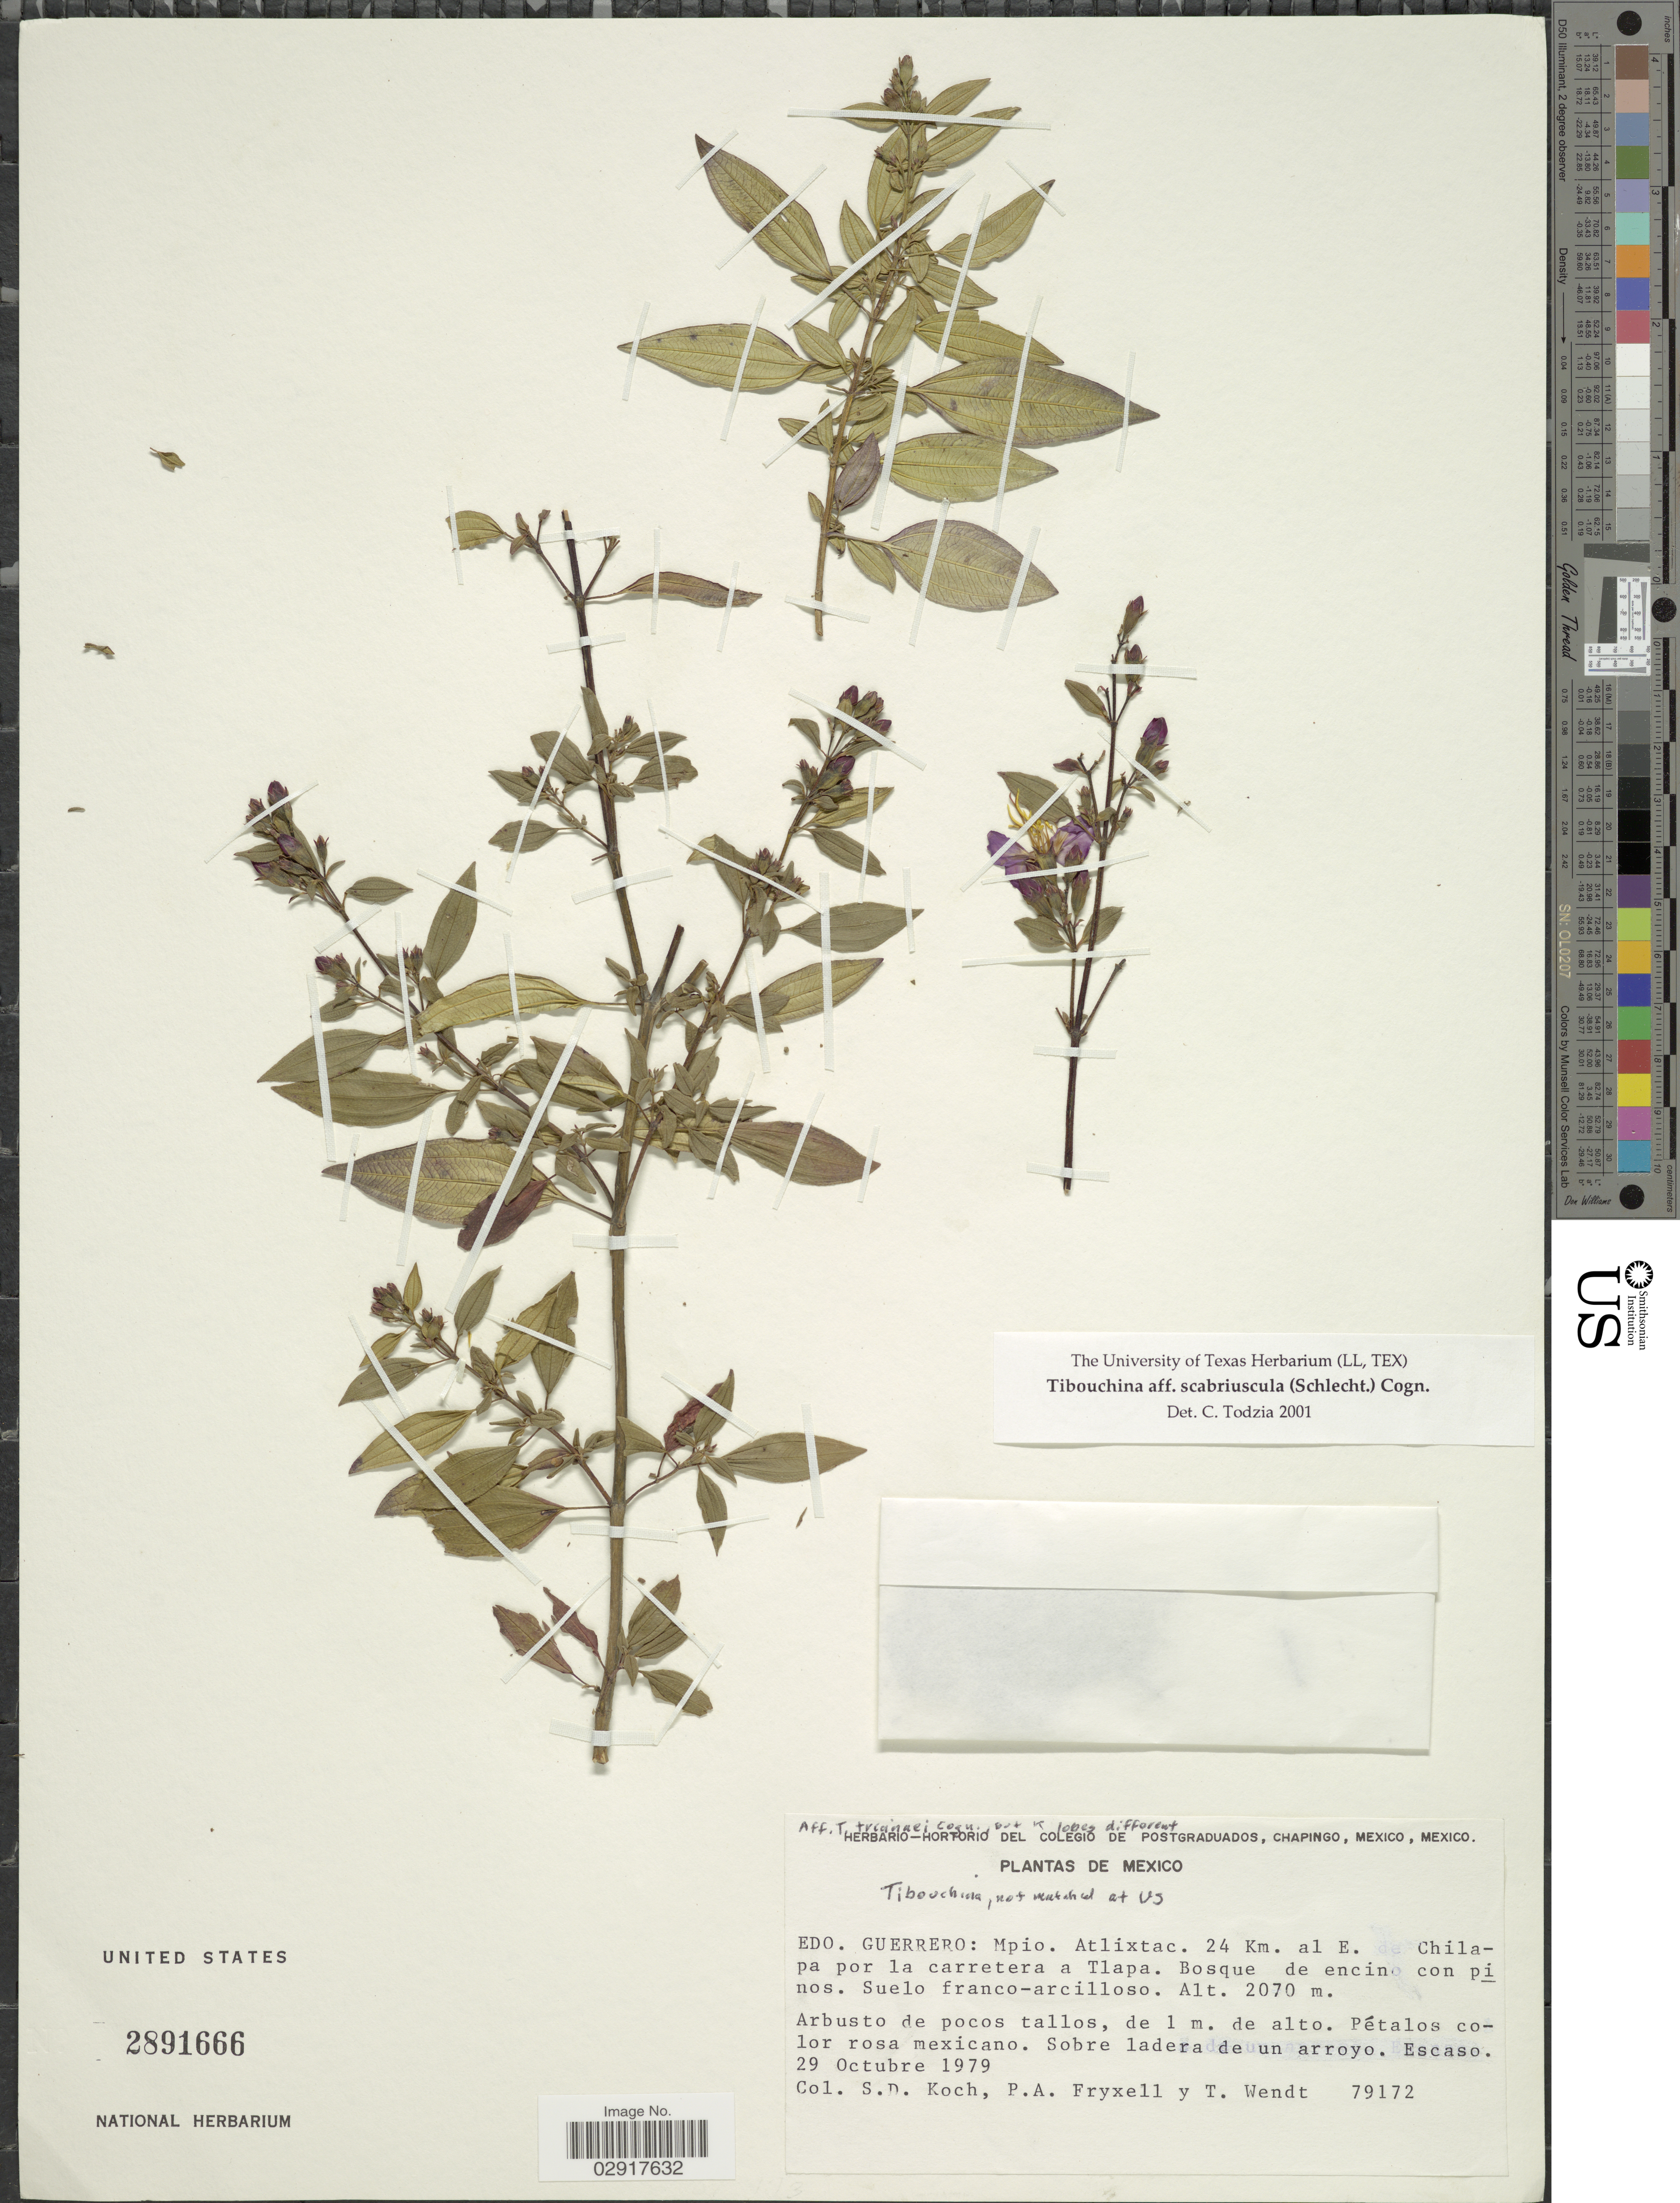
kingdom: Plantae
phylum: Tracheophyta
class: Magnoliopsida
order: Myrtales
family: Melastomataceae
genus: Chaetogastra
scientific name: Chaetogastra scabriuscula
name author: (Schltdl.) P.J.F. Guim. & Michelang.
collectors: S. Koch, P. A. Fryxell & T. L. Wendt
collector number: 79172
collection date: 1979-10-29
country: Mexico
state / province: Guerrero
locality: Mpio. Atlixtac. 24 Km. al E. Chilapa por la carretera a Tlapa.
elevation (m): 2070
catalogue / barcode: US 2891666